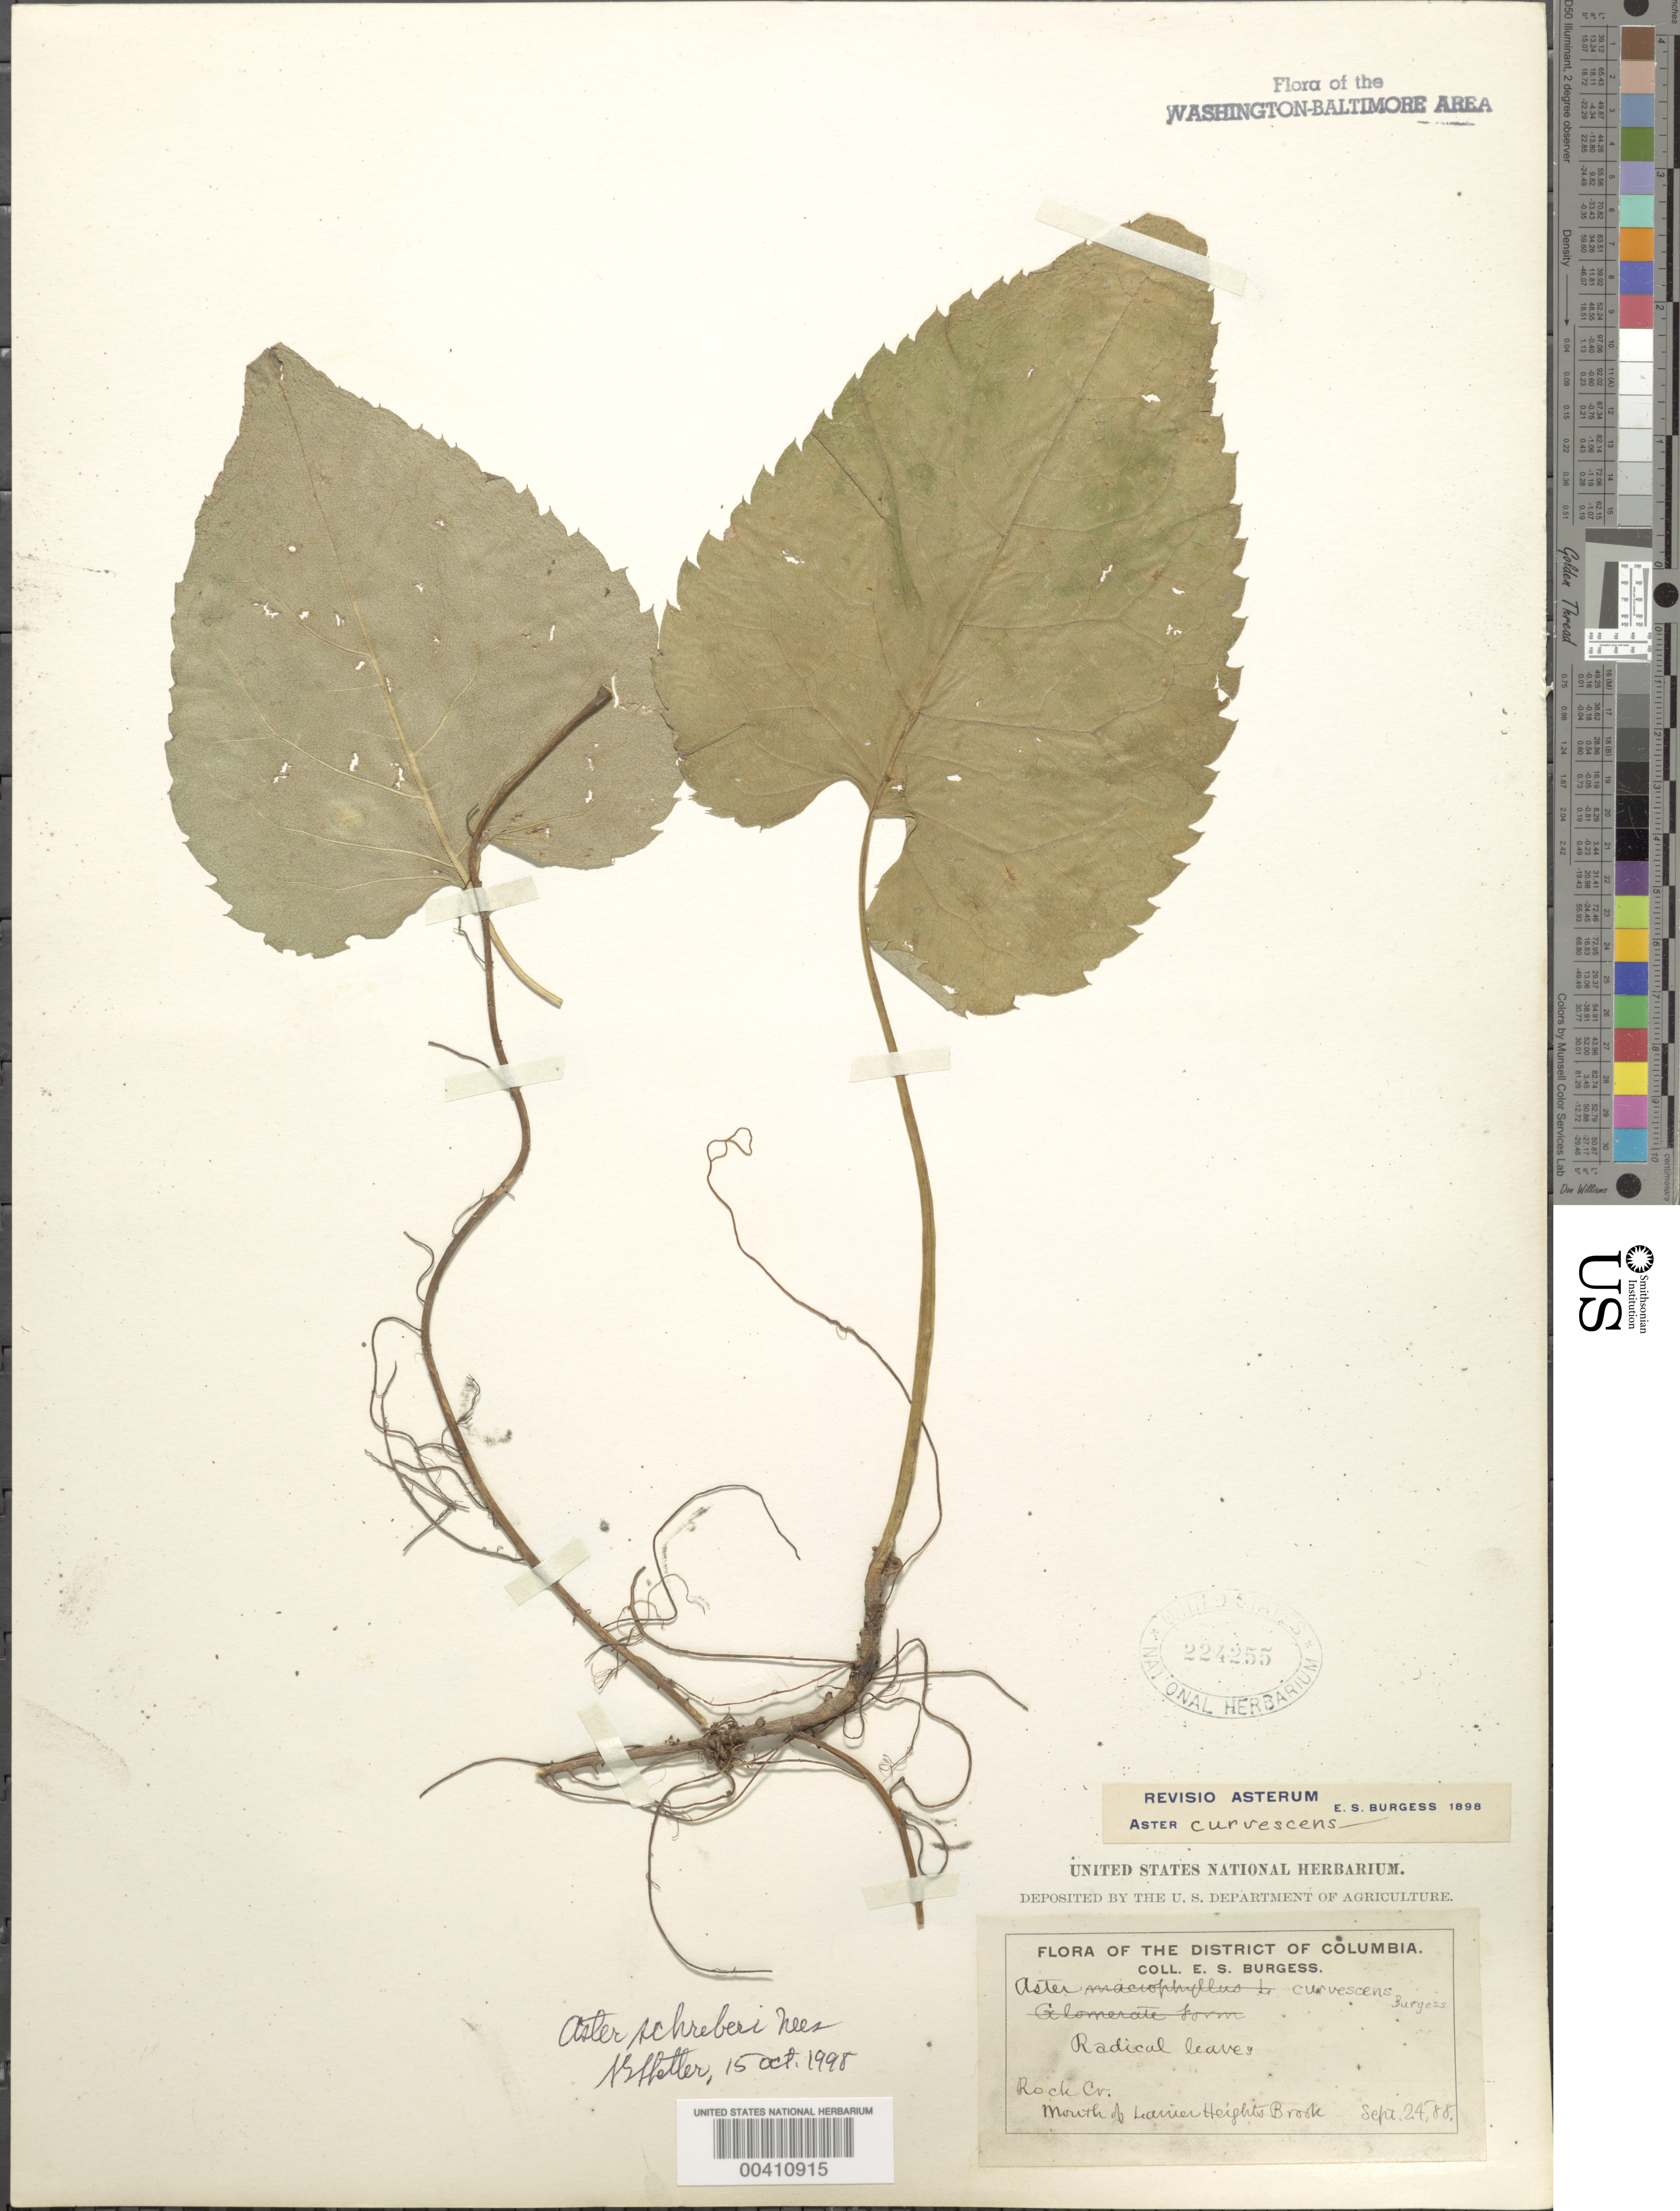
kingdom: Plantae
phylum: Tracheophyta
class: Magnoliopsida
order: Asterales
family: Asteraceae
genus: Eurybia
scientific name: Eurybia schreberi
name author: (Nees) Nees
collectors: E. Burgess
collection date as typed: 24 Sep 1888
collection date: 1888-09-24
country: United States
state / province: District of Columbia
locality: Rock Creek, mouth of Lanier Brook Rock Creek Park & vicinity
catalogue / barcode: US 224255